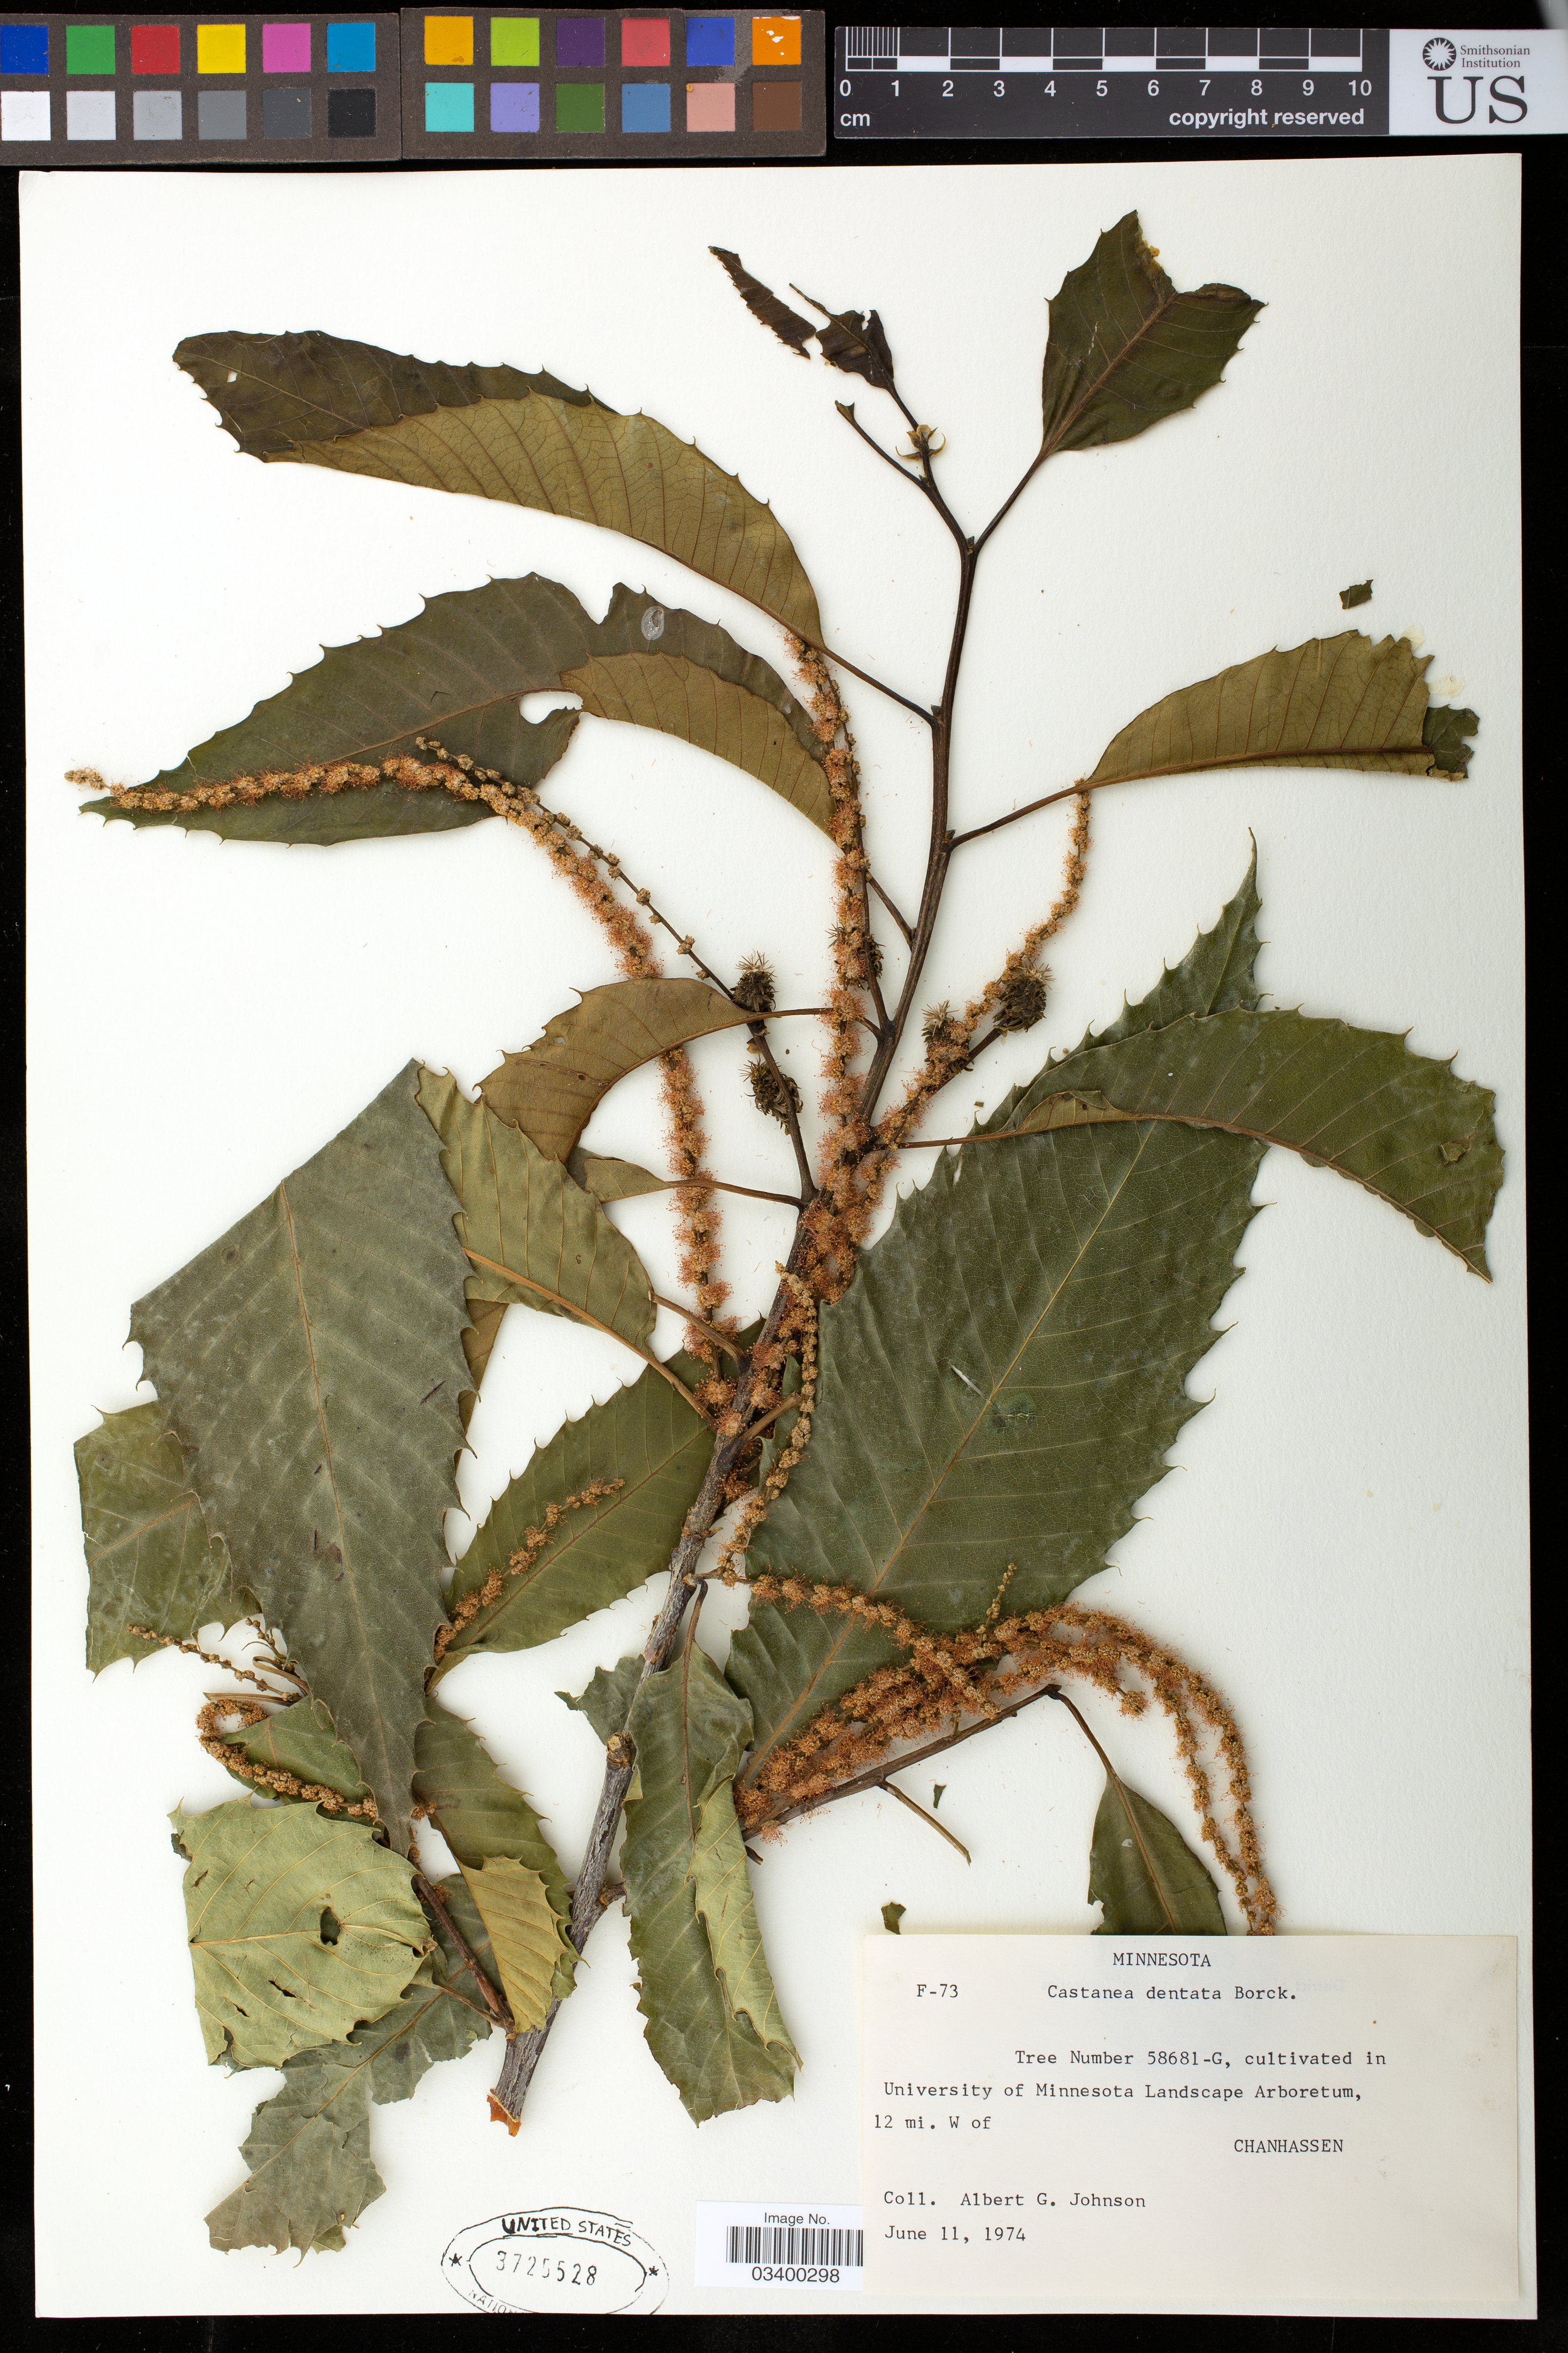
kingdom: Plantae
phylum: Tracheophyta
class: Magnoliopsida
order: Fagales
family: Fagaceae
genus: Castanea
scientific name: Castanea dentata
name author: (Marshall) Borkh.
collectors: A. Johnson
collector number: F-73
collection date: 1974-06-11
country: United States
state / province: Minnesota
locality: cultivated in University of Minnesota Landscape Arboretum, 12 mi. W of Chanhassen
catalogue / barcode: US 3725528